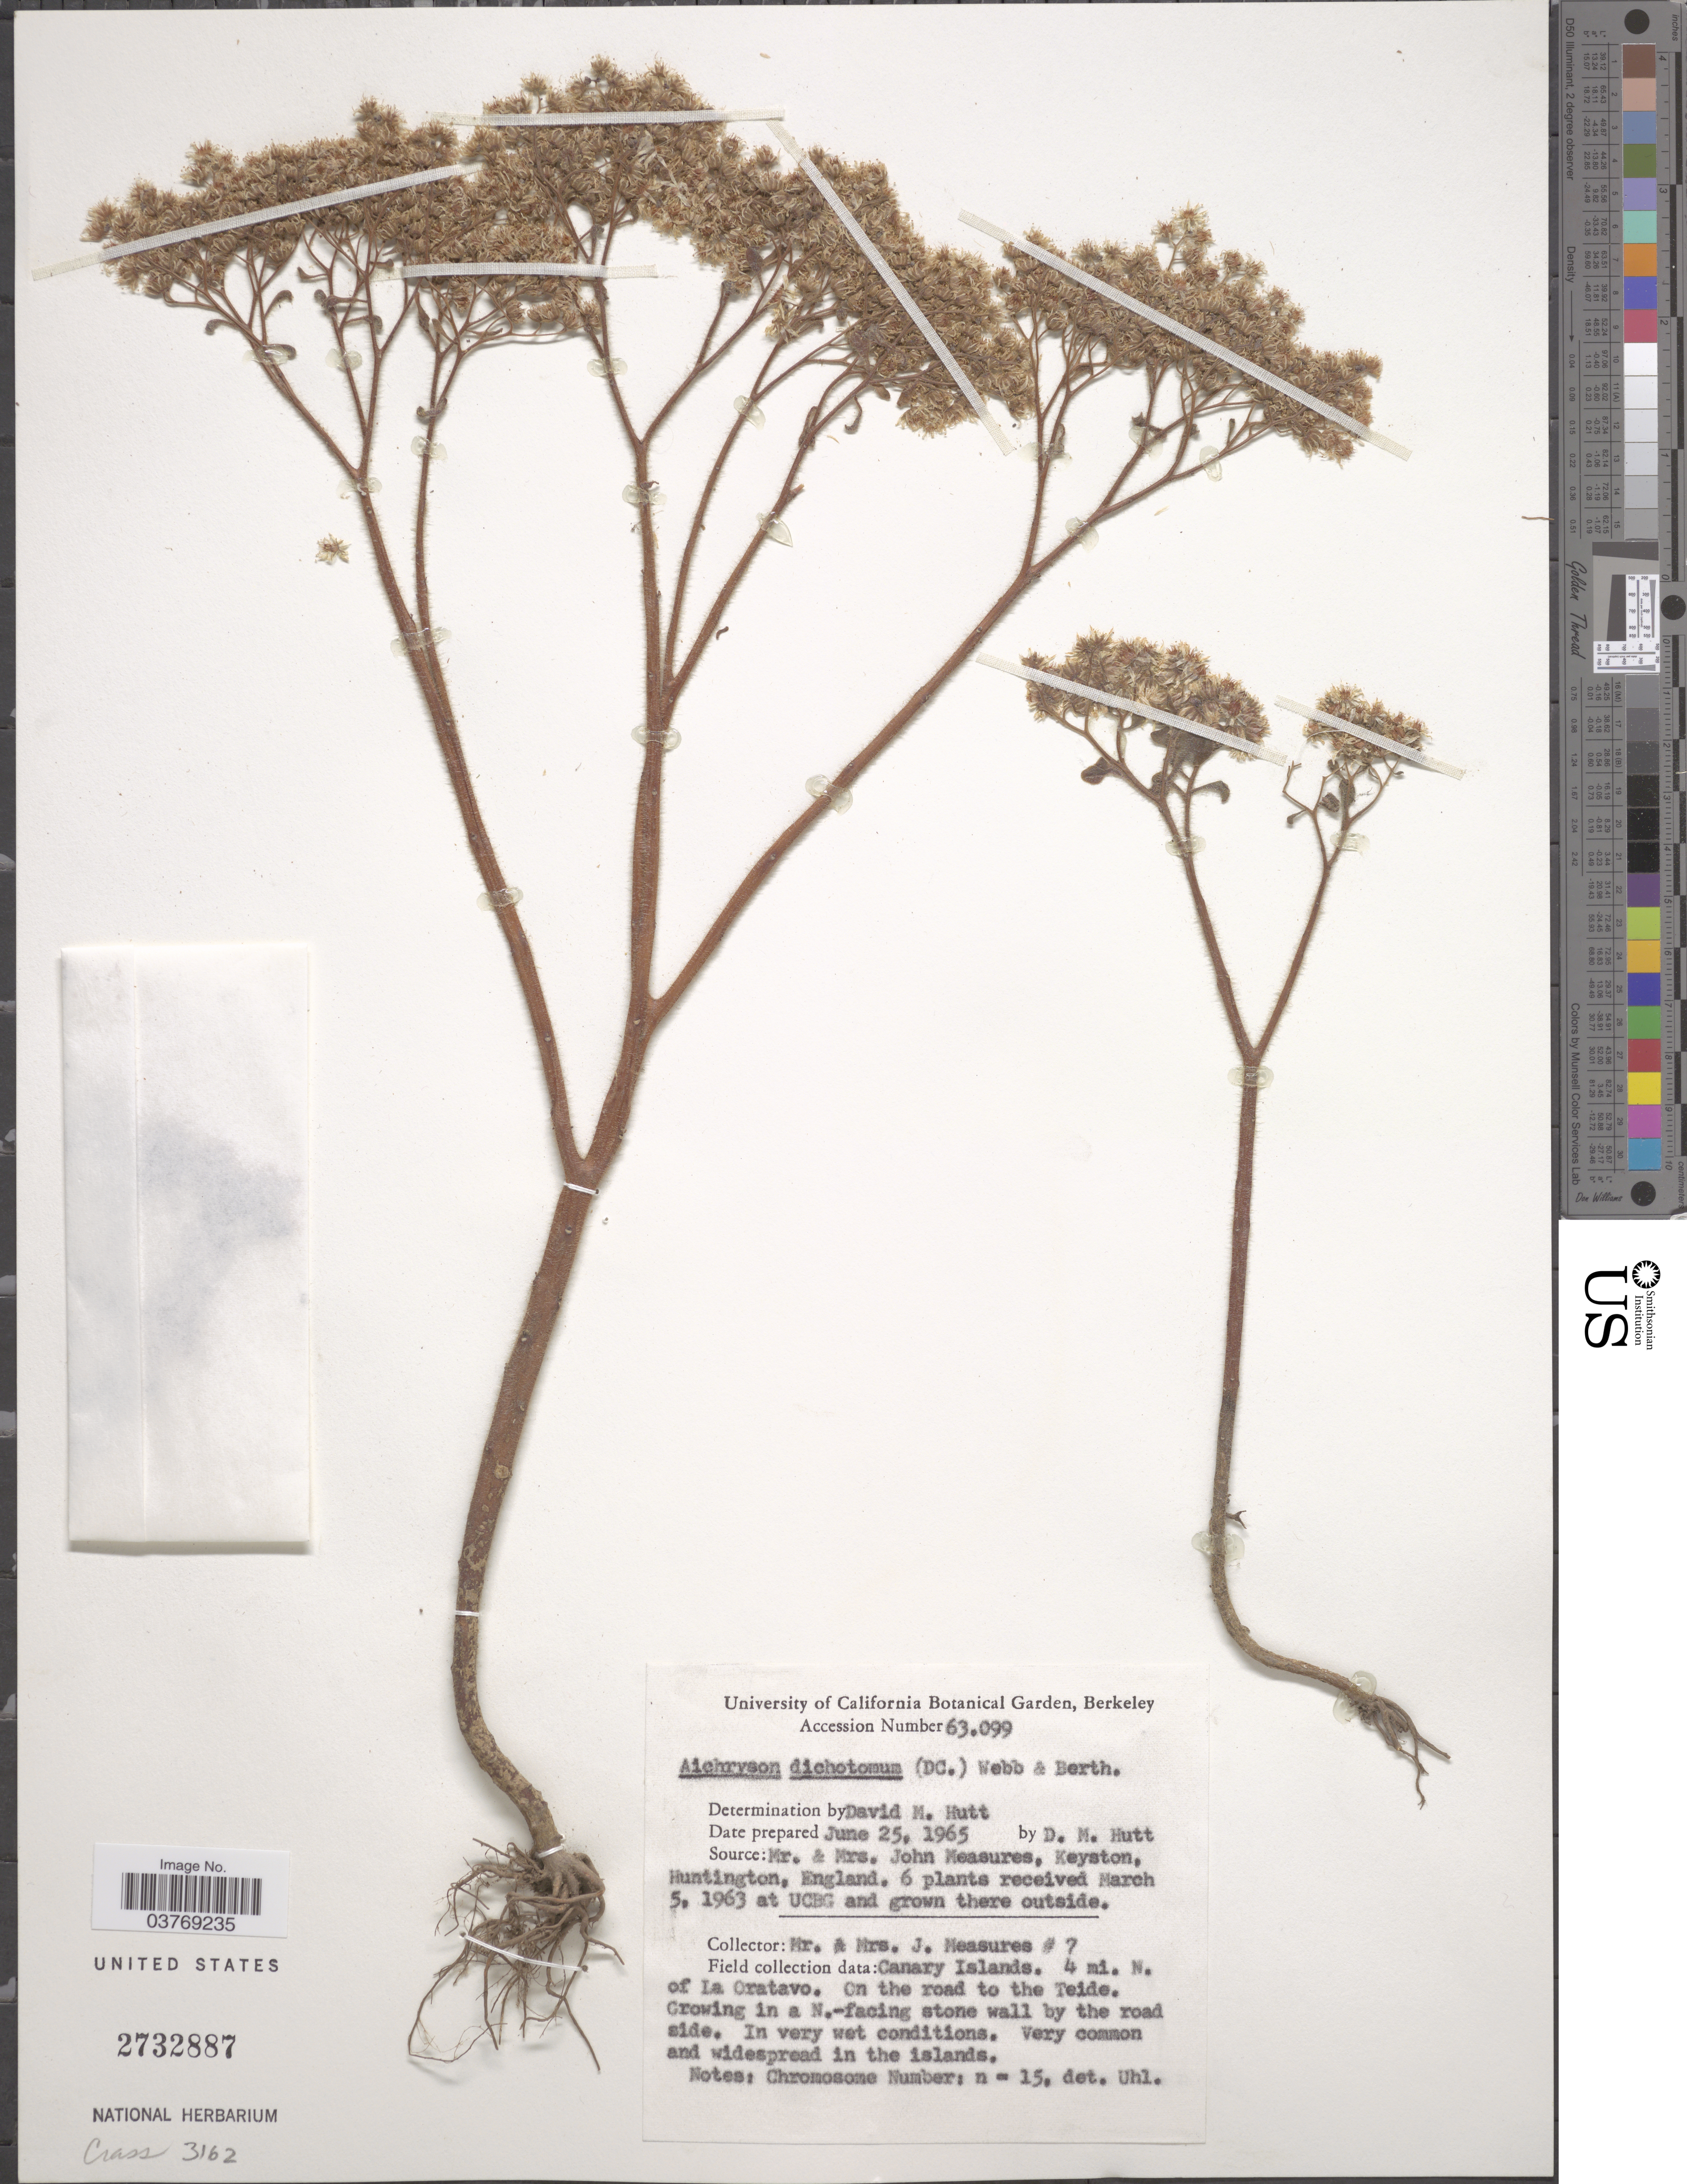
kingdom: Plantae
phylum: Tracheophyta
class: Magnoliopsida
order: Saxifragales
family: Crassulaceae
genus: Aichryson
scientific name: Aichryson dichotomum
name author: (DC.) Webb & Berthel.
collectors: D. Hutt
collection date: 1965-06-25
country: United States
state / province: California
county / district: Alameda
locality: University of California Botanical Garden, Berkeley.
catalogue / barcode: US 2732887